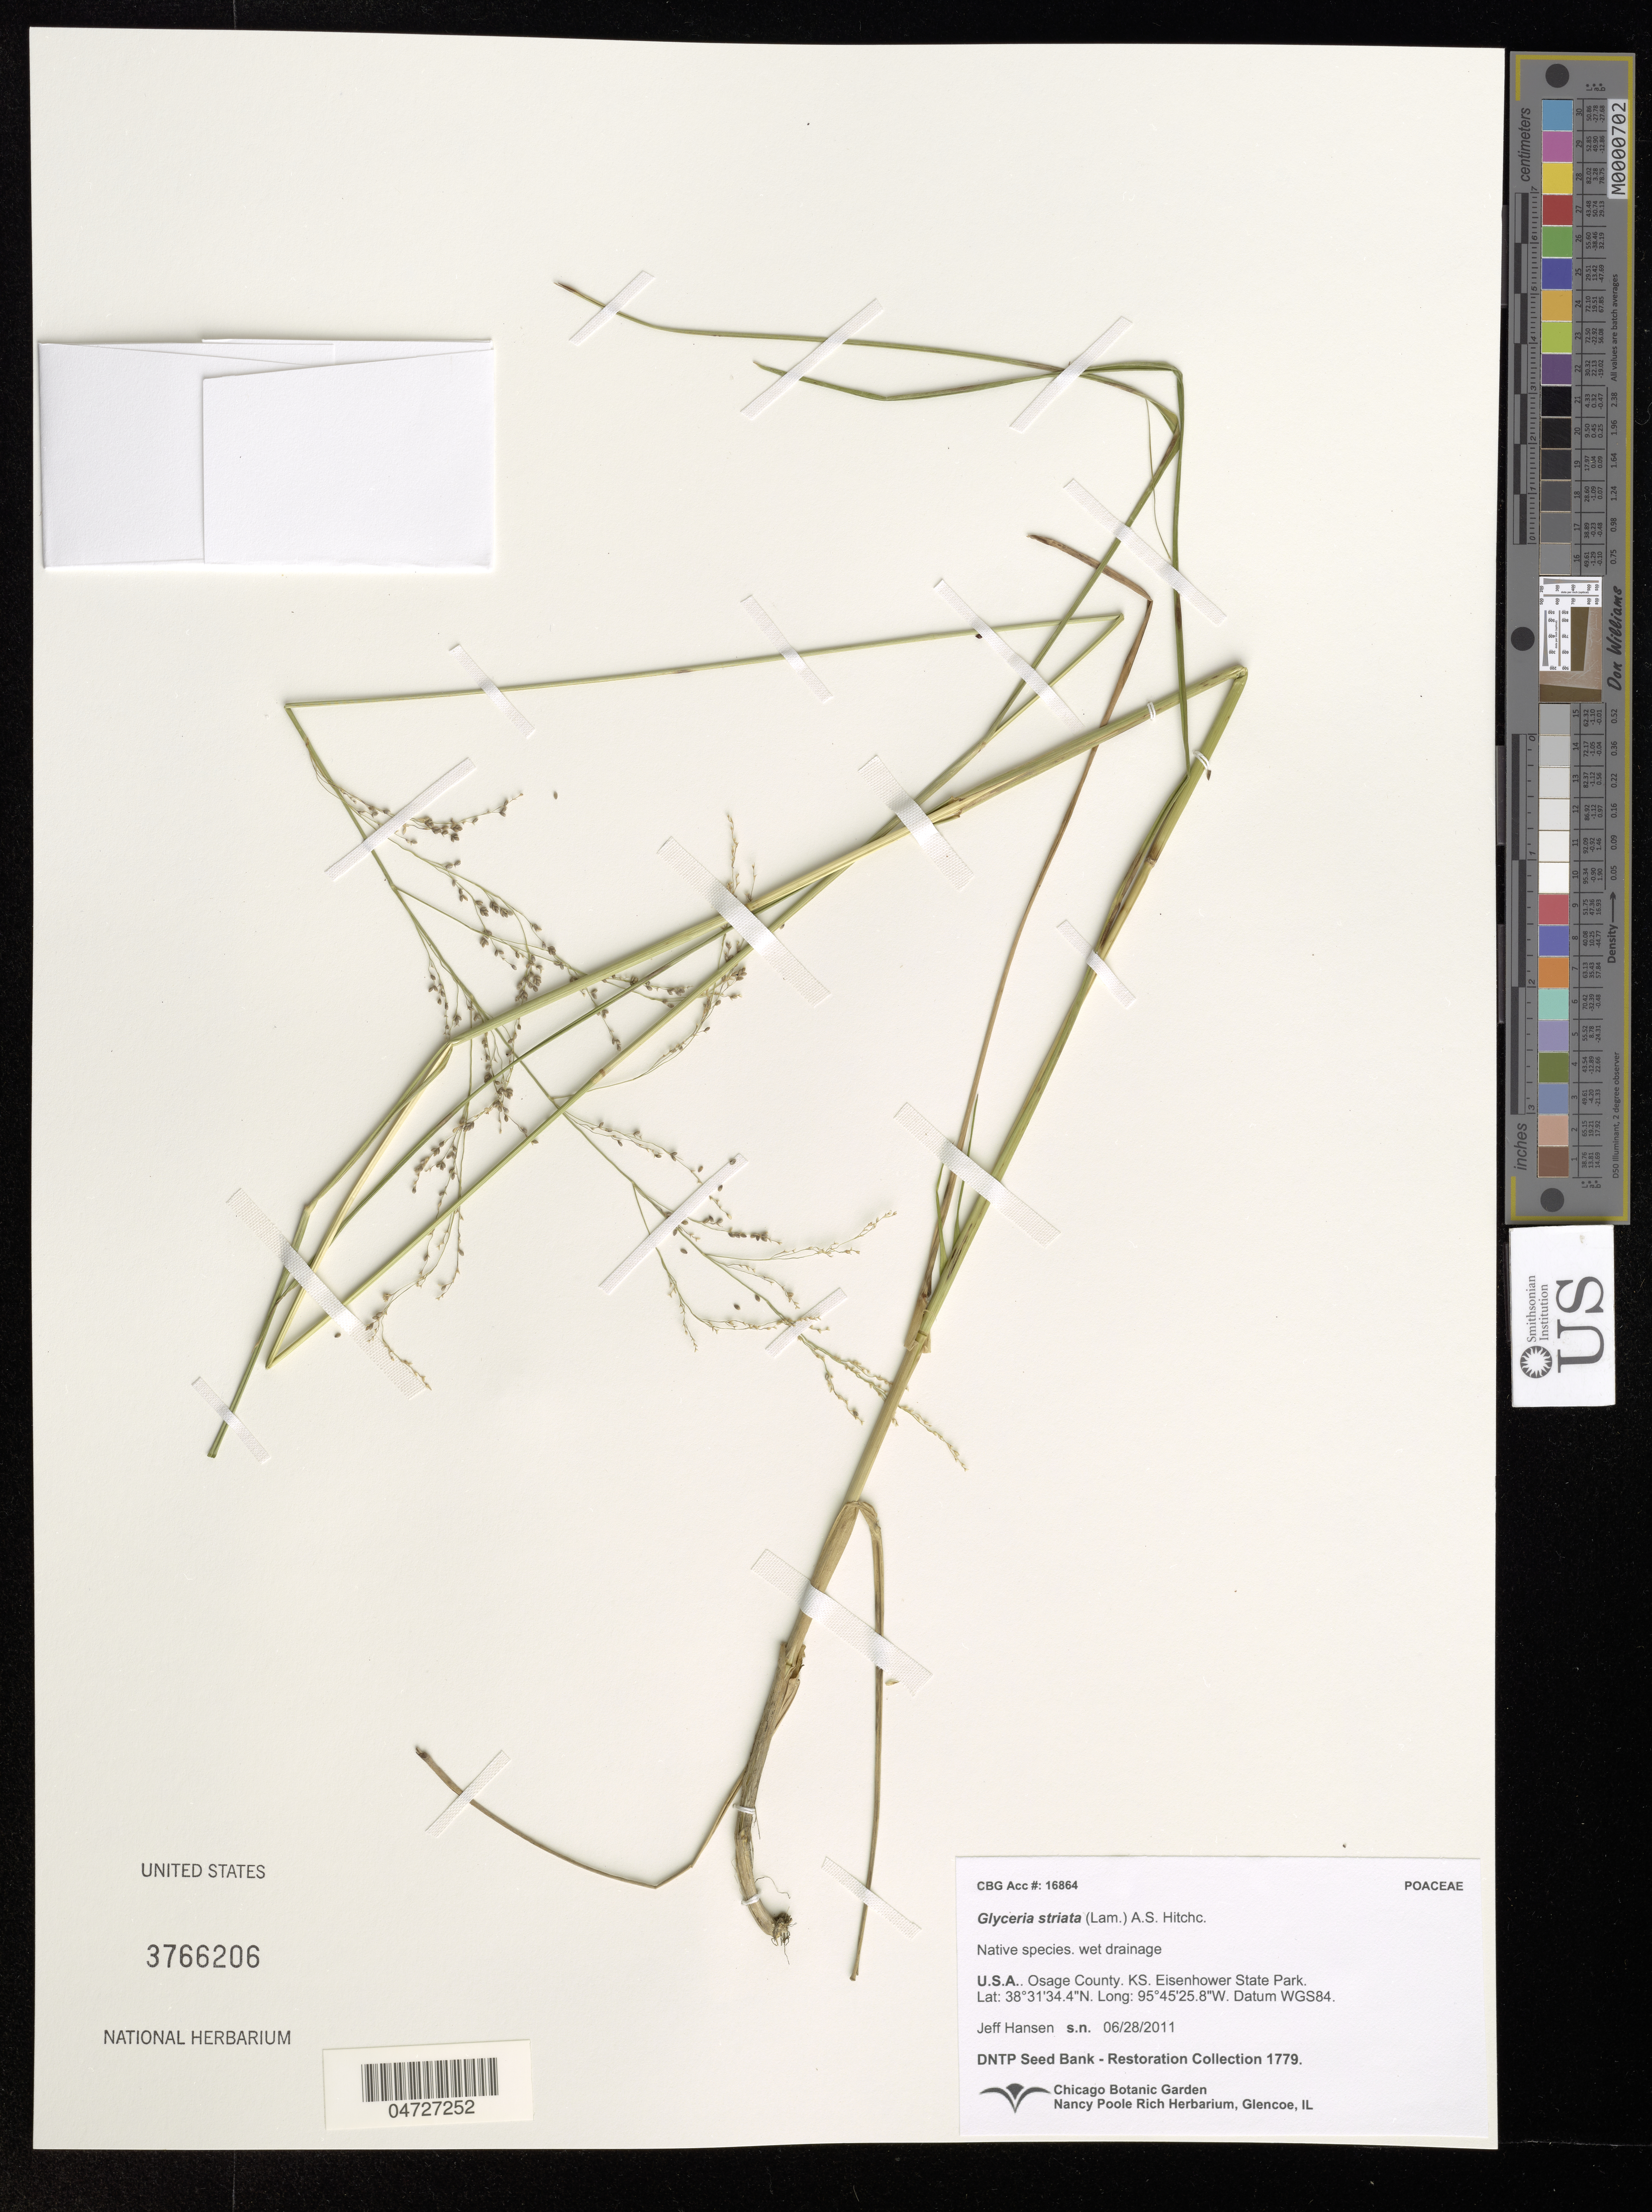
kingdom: Plantae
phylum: Tracheophyta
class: Liliopsida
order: Poales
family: Poaceae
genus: Glyceria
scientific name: Glyceria striata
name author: (Lam.) Hitchc.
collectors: J. Hansen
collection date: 2011-06-28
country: United States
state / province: Kansas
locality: Osage County. KS. Eisenhower State Park.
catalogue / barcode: US 3766206